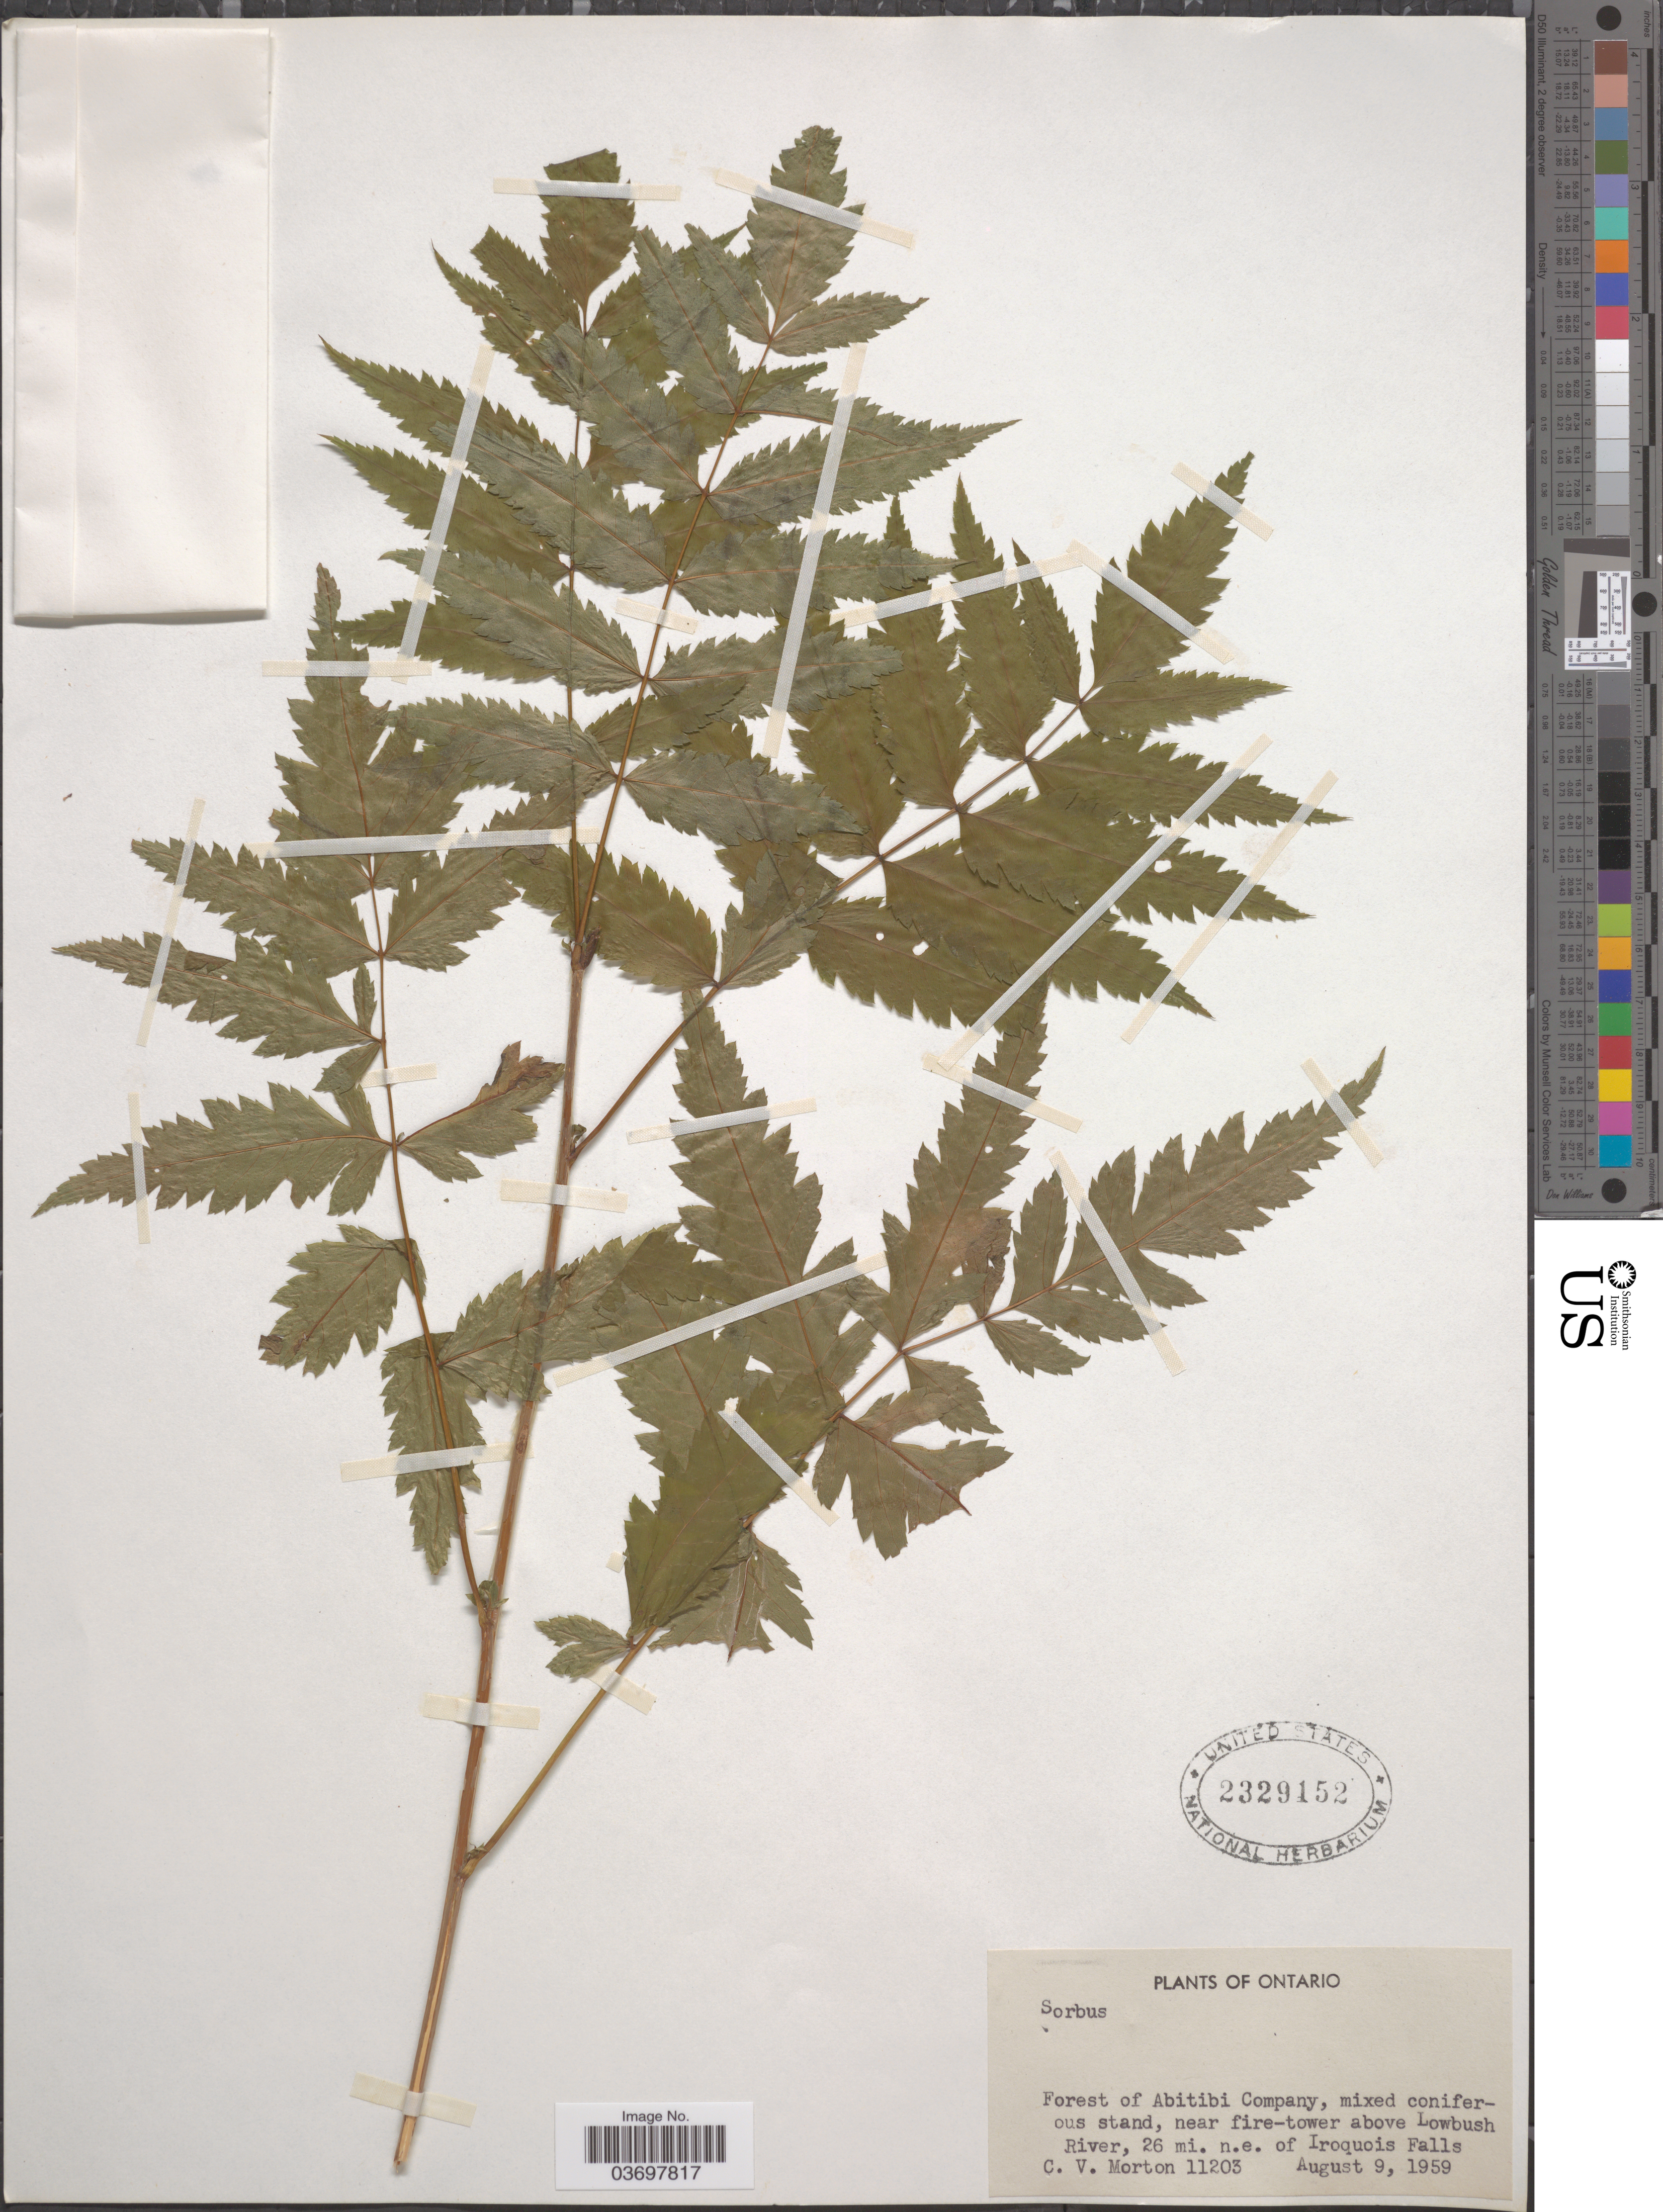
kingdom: Plantae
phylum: Tracheophyta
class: Magnoliopsida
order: Rosales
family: Rosaceae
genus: Sorbus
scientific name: Sorbus sp.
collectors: C. V. Morton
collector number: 11203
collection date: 1959-08-09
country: Canada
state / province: Ontario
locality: Forest of Abitibi Company. Near fire-tower above Lowbush River, 26 mi. n. e. of Iroquois Falls.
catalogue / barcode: US 2329152